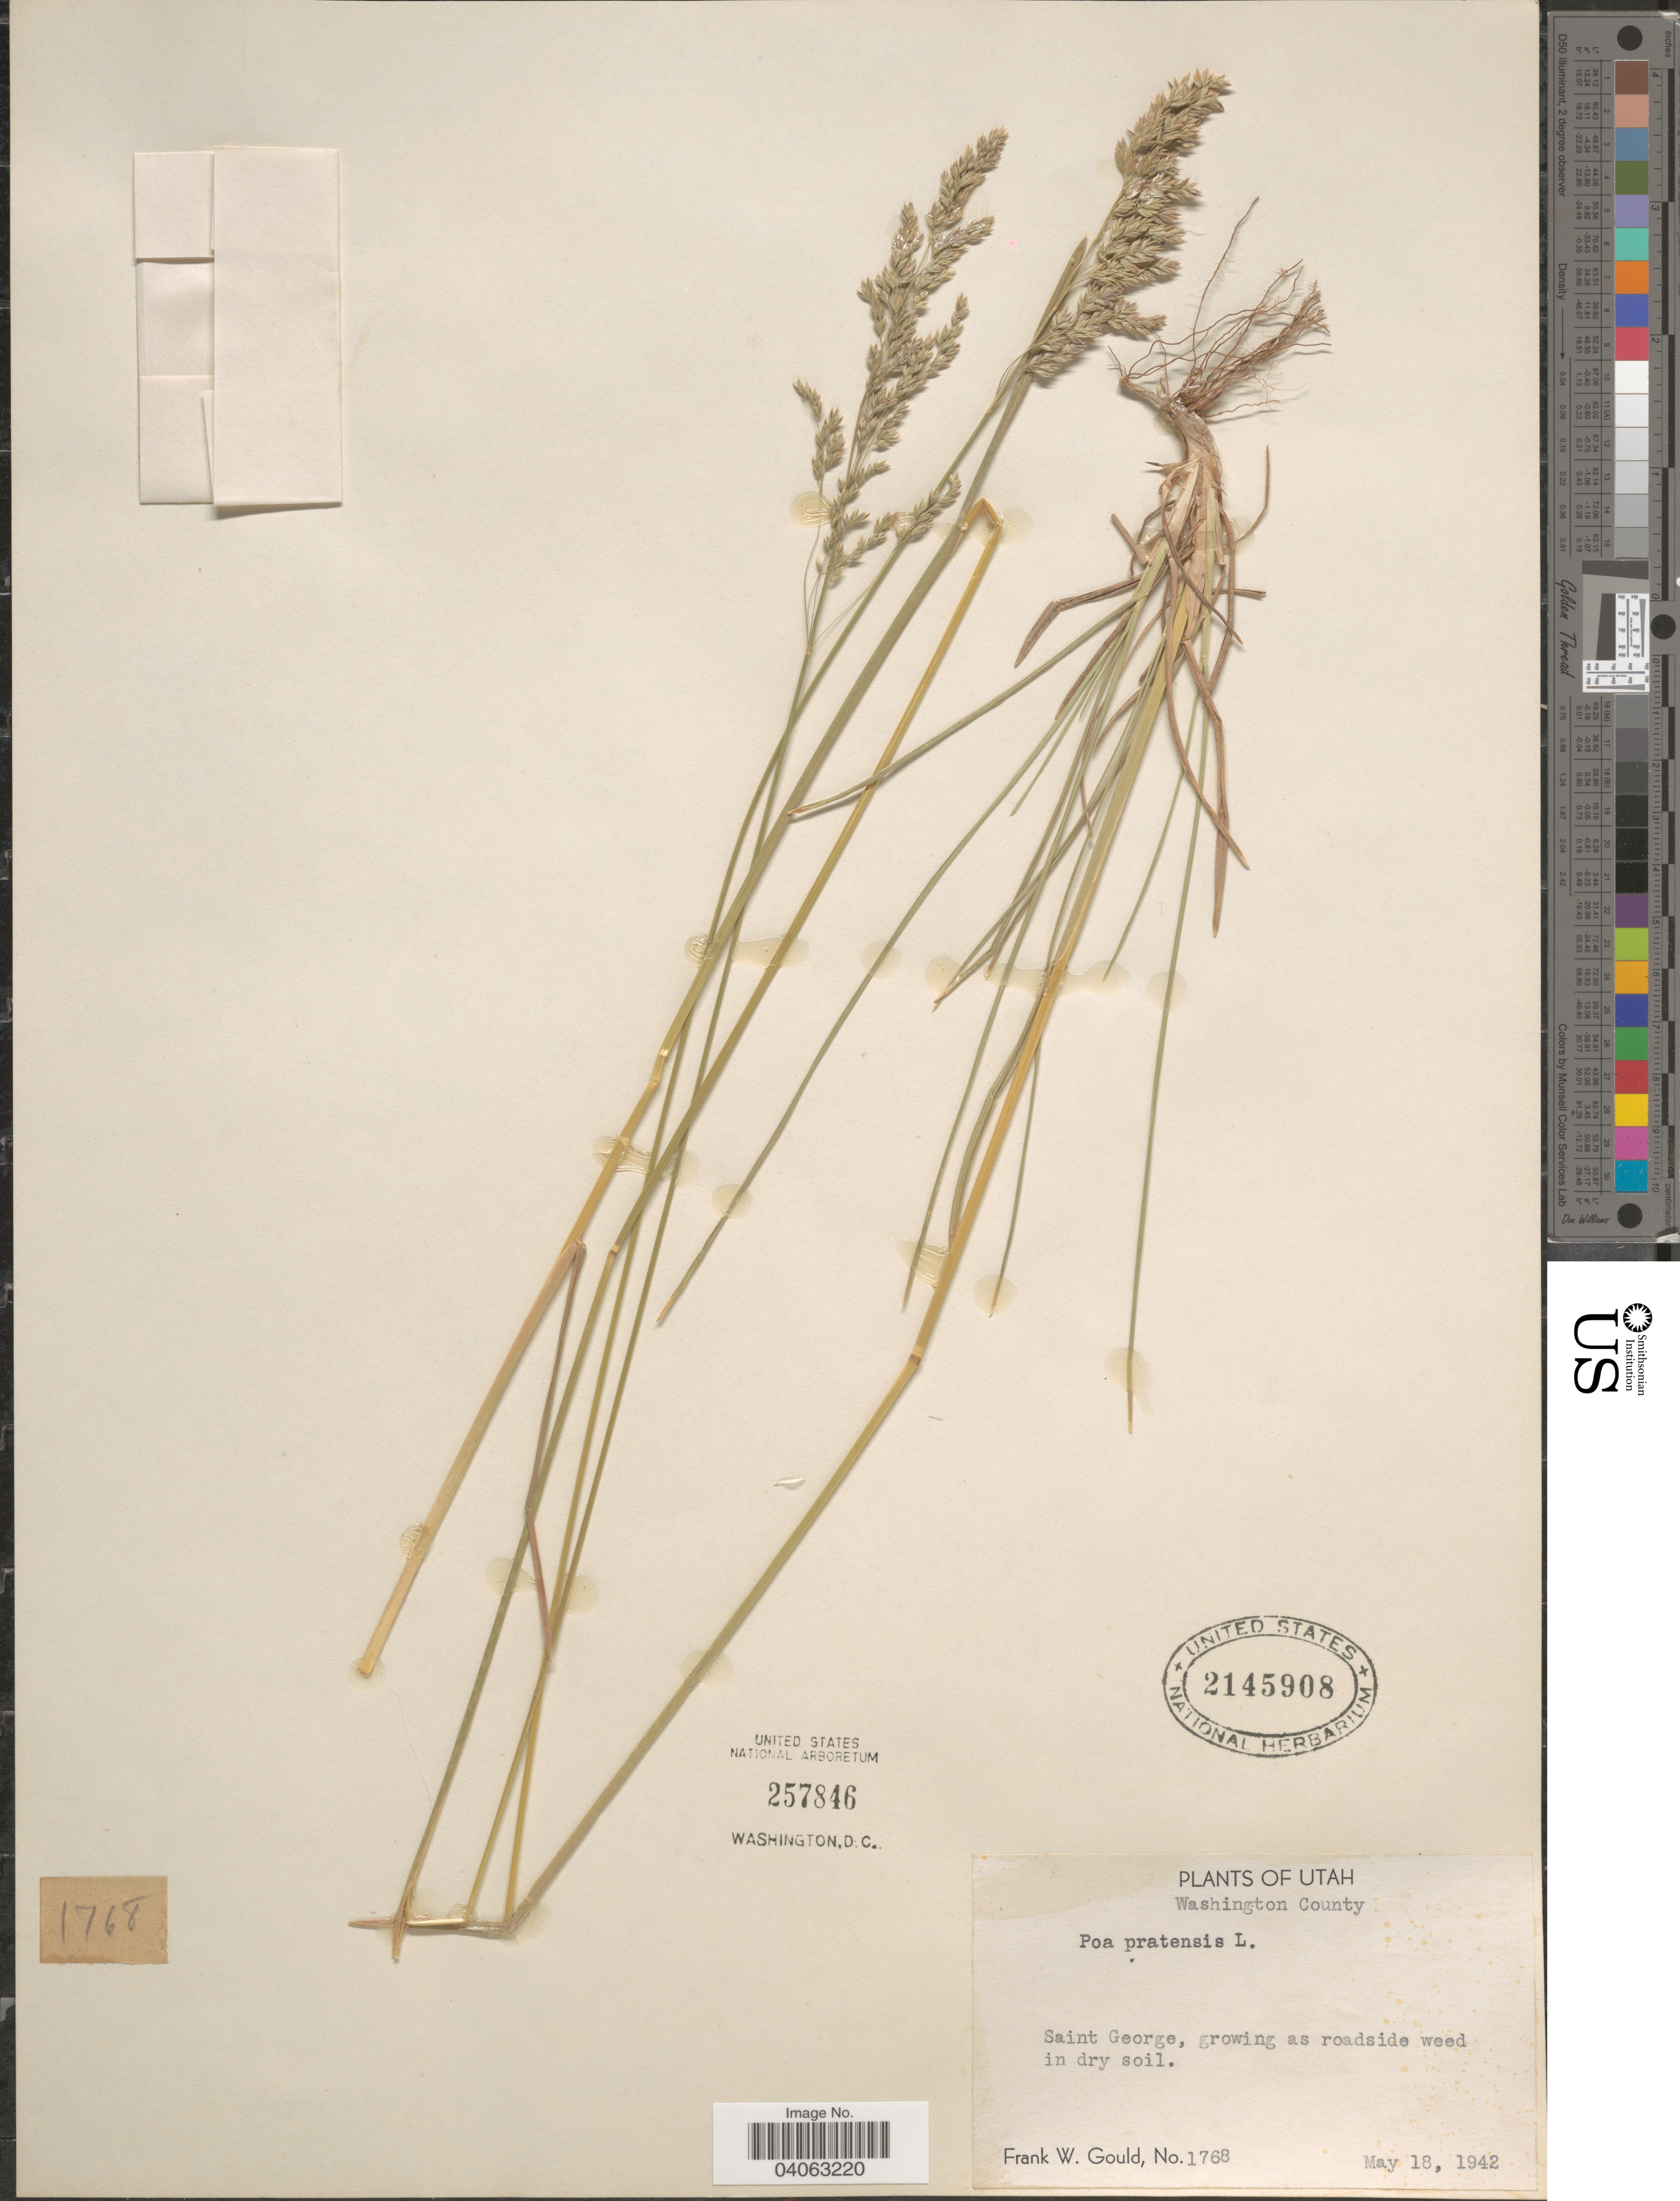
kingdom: Plantae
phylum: Tracheophyta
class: Liliopsida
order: Poales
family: Poaceae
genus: Poa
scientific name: Poa pratensis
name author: L.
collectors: F. W. Gould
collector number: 1768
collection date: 1942-05-18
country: United States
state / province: Utah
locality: Washington County. Saint George.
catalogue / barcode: US 2145908